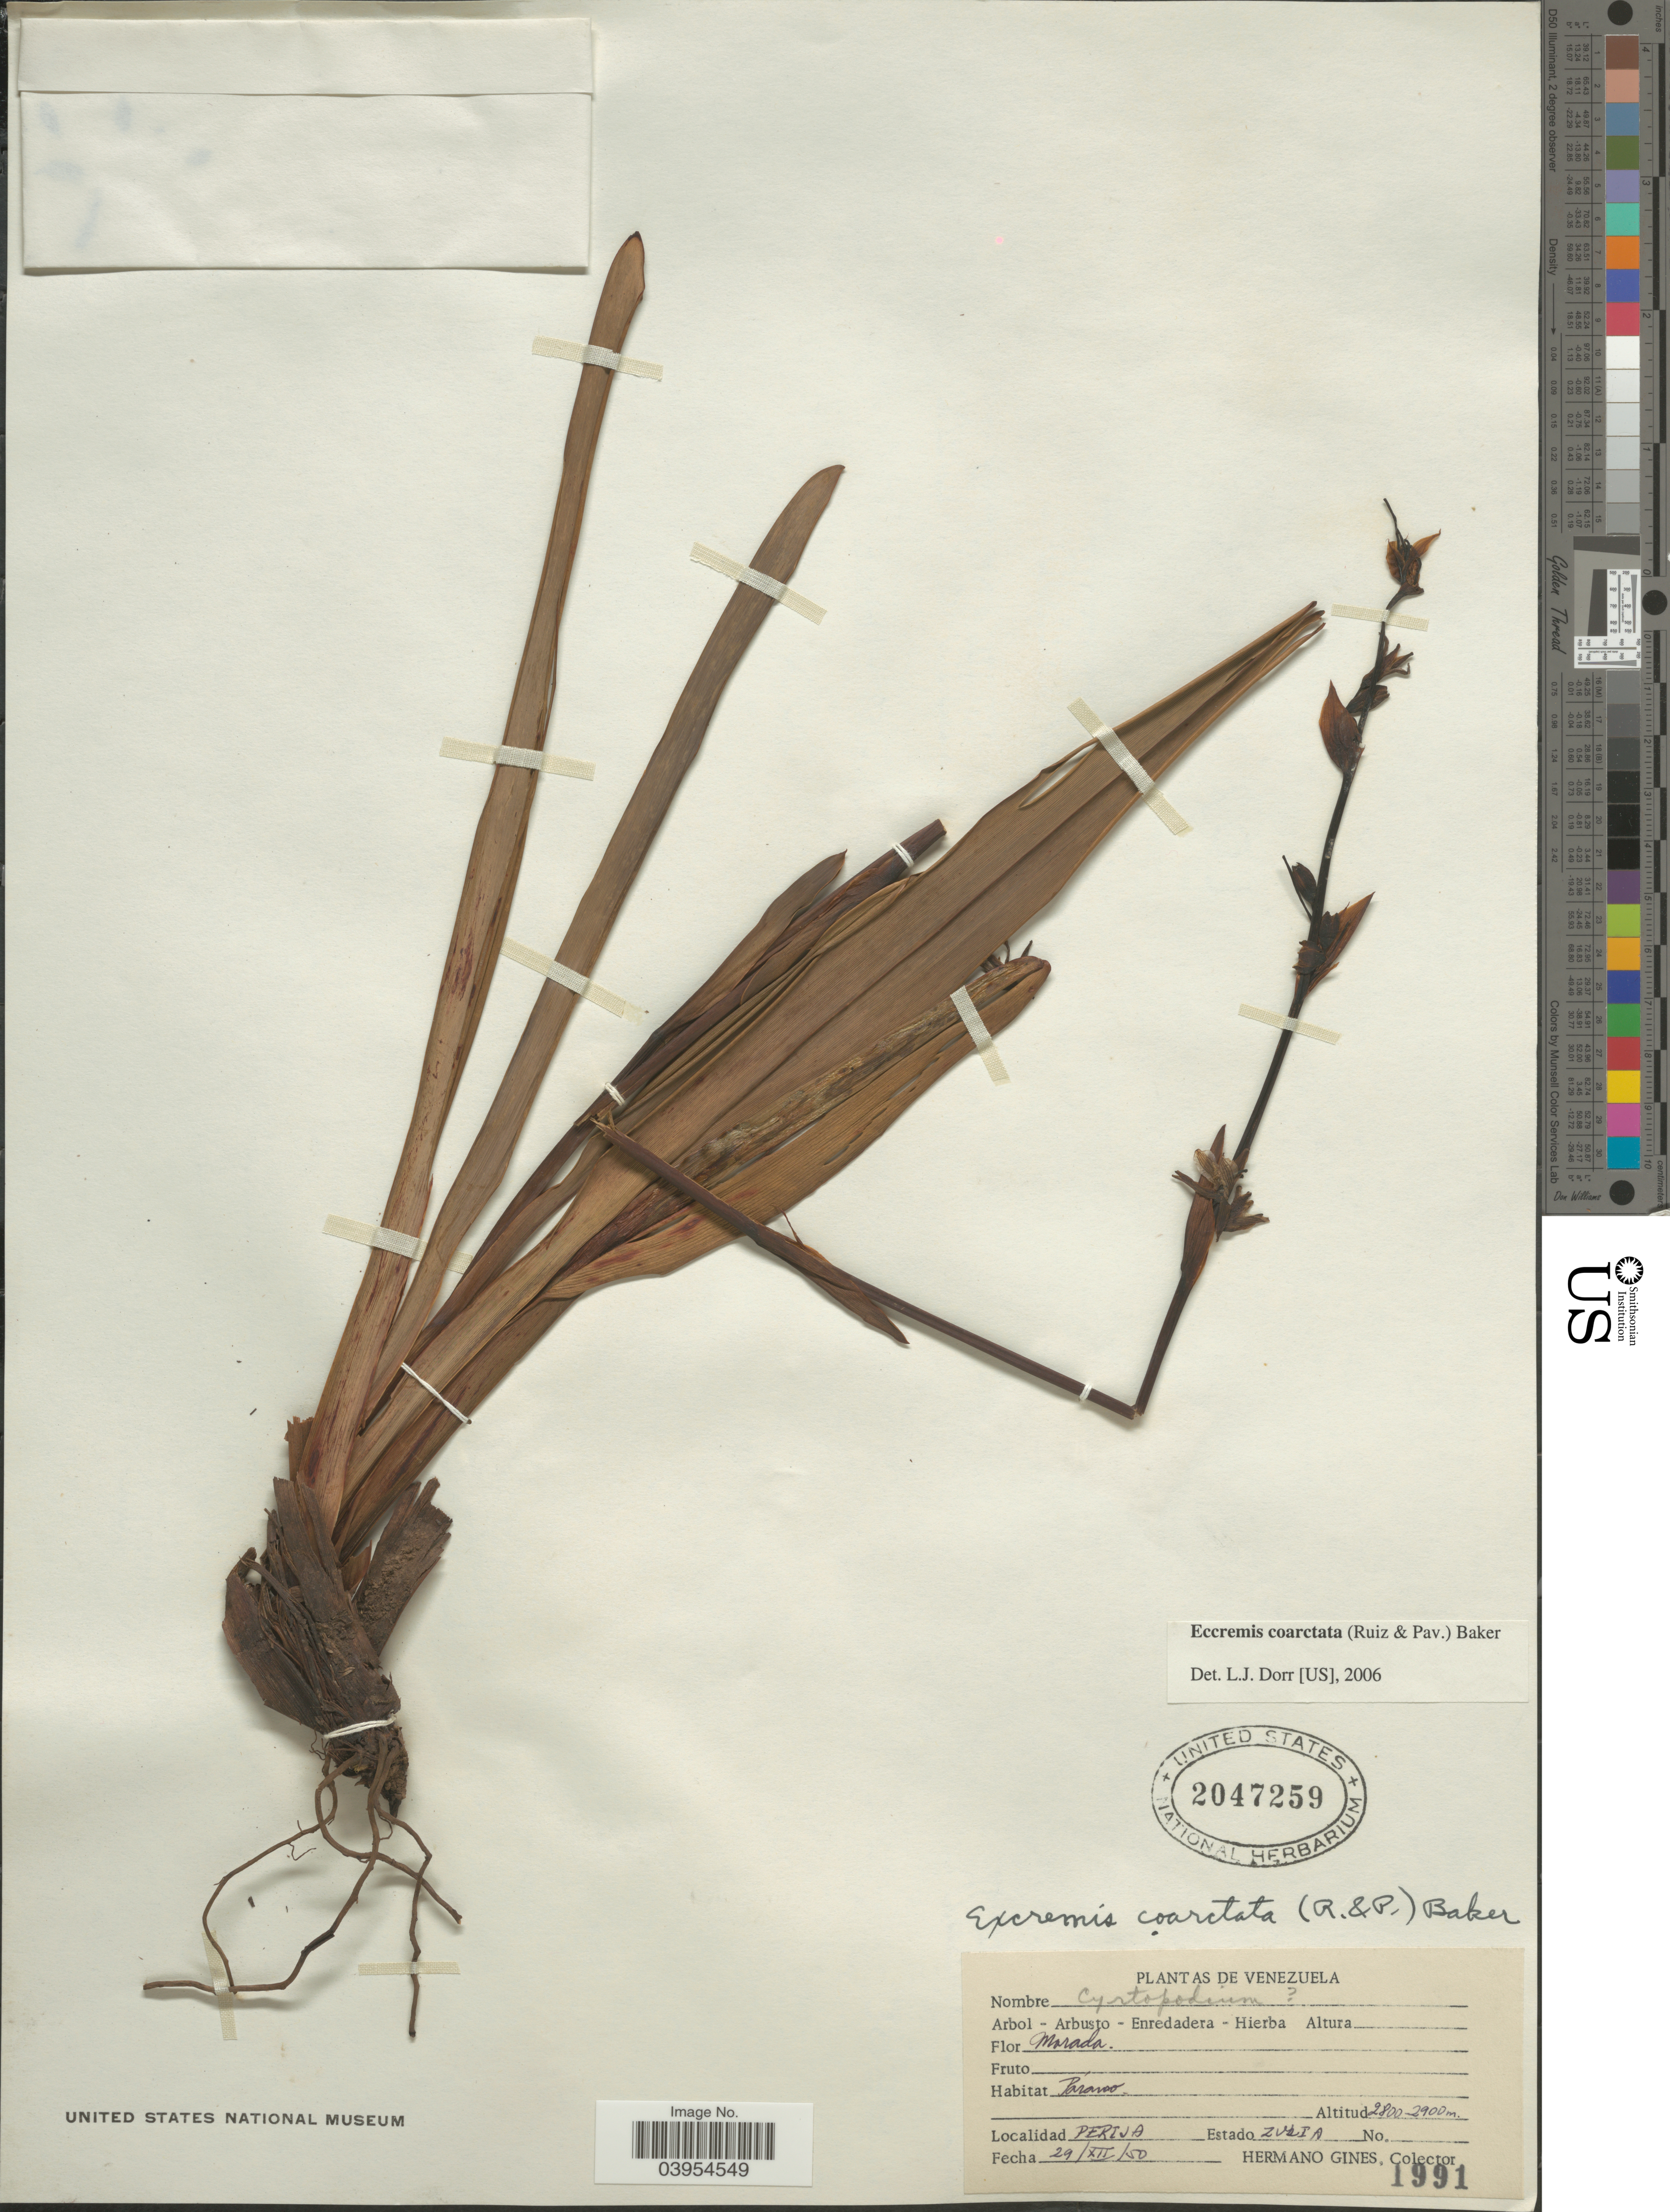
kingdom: Plantae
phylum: Tracheophyta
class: Liliopsida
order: Asparagales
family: Asphodelaceae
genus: Eccremis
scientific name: Eccremis coarctata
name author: Baker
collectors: Bro. Gines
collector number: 1991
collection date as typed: Transcribed d/m/y: 29/12/50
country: Venezuela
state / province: Zulia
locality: Perija.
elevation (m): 2800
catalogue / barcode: US 2047259